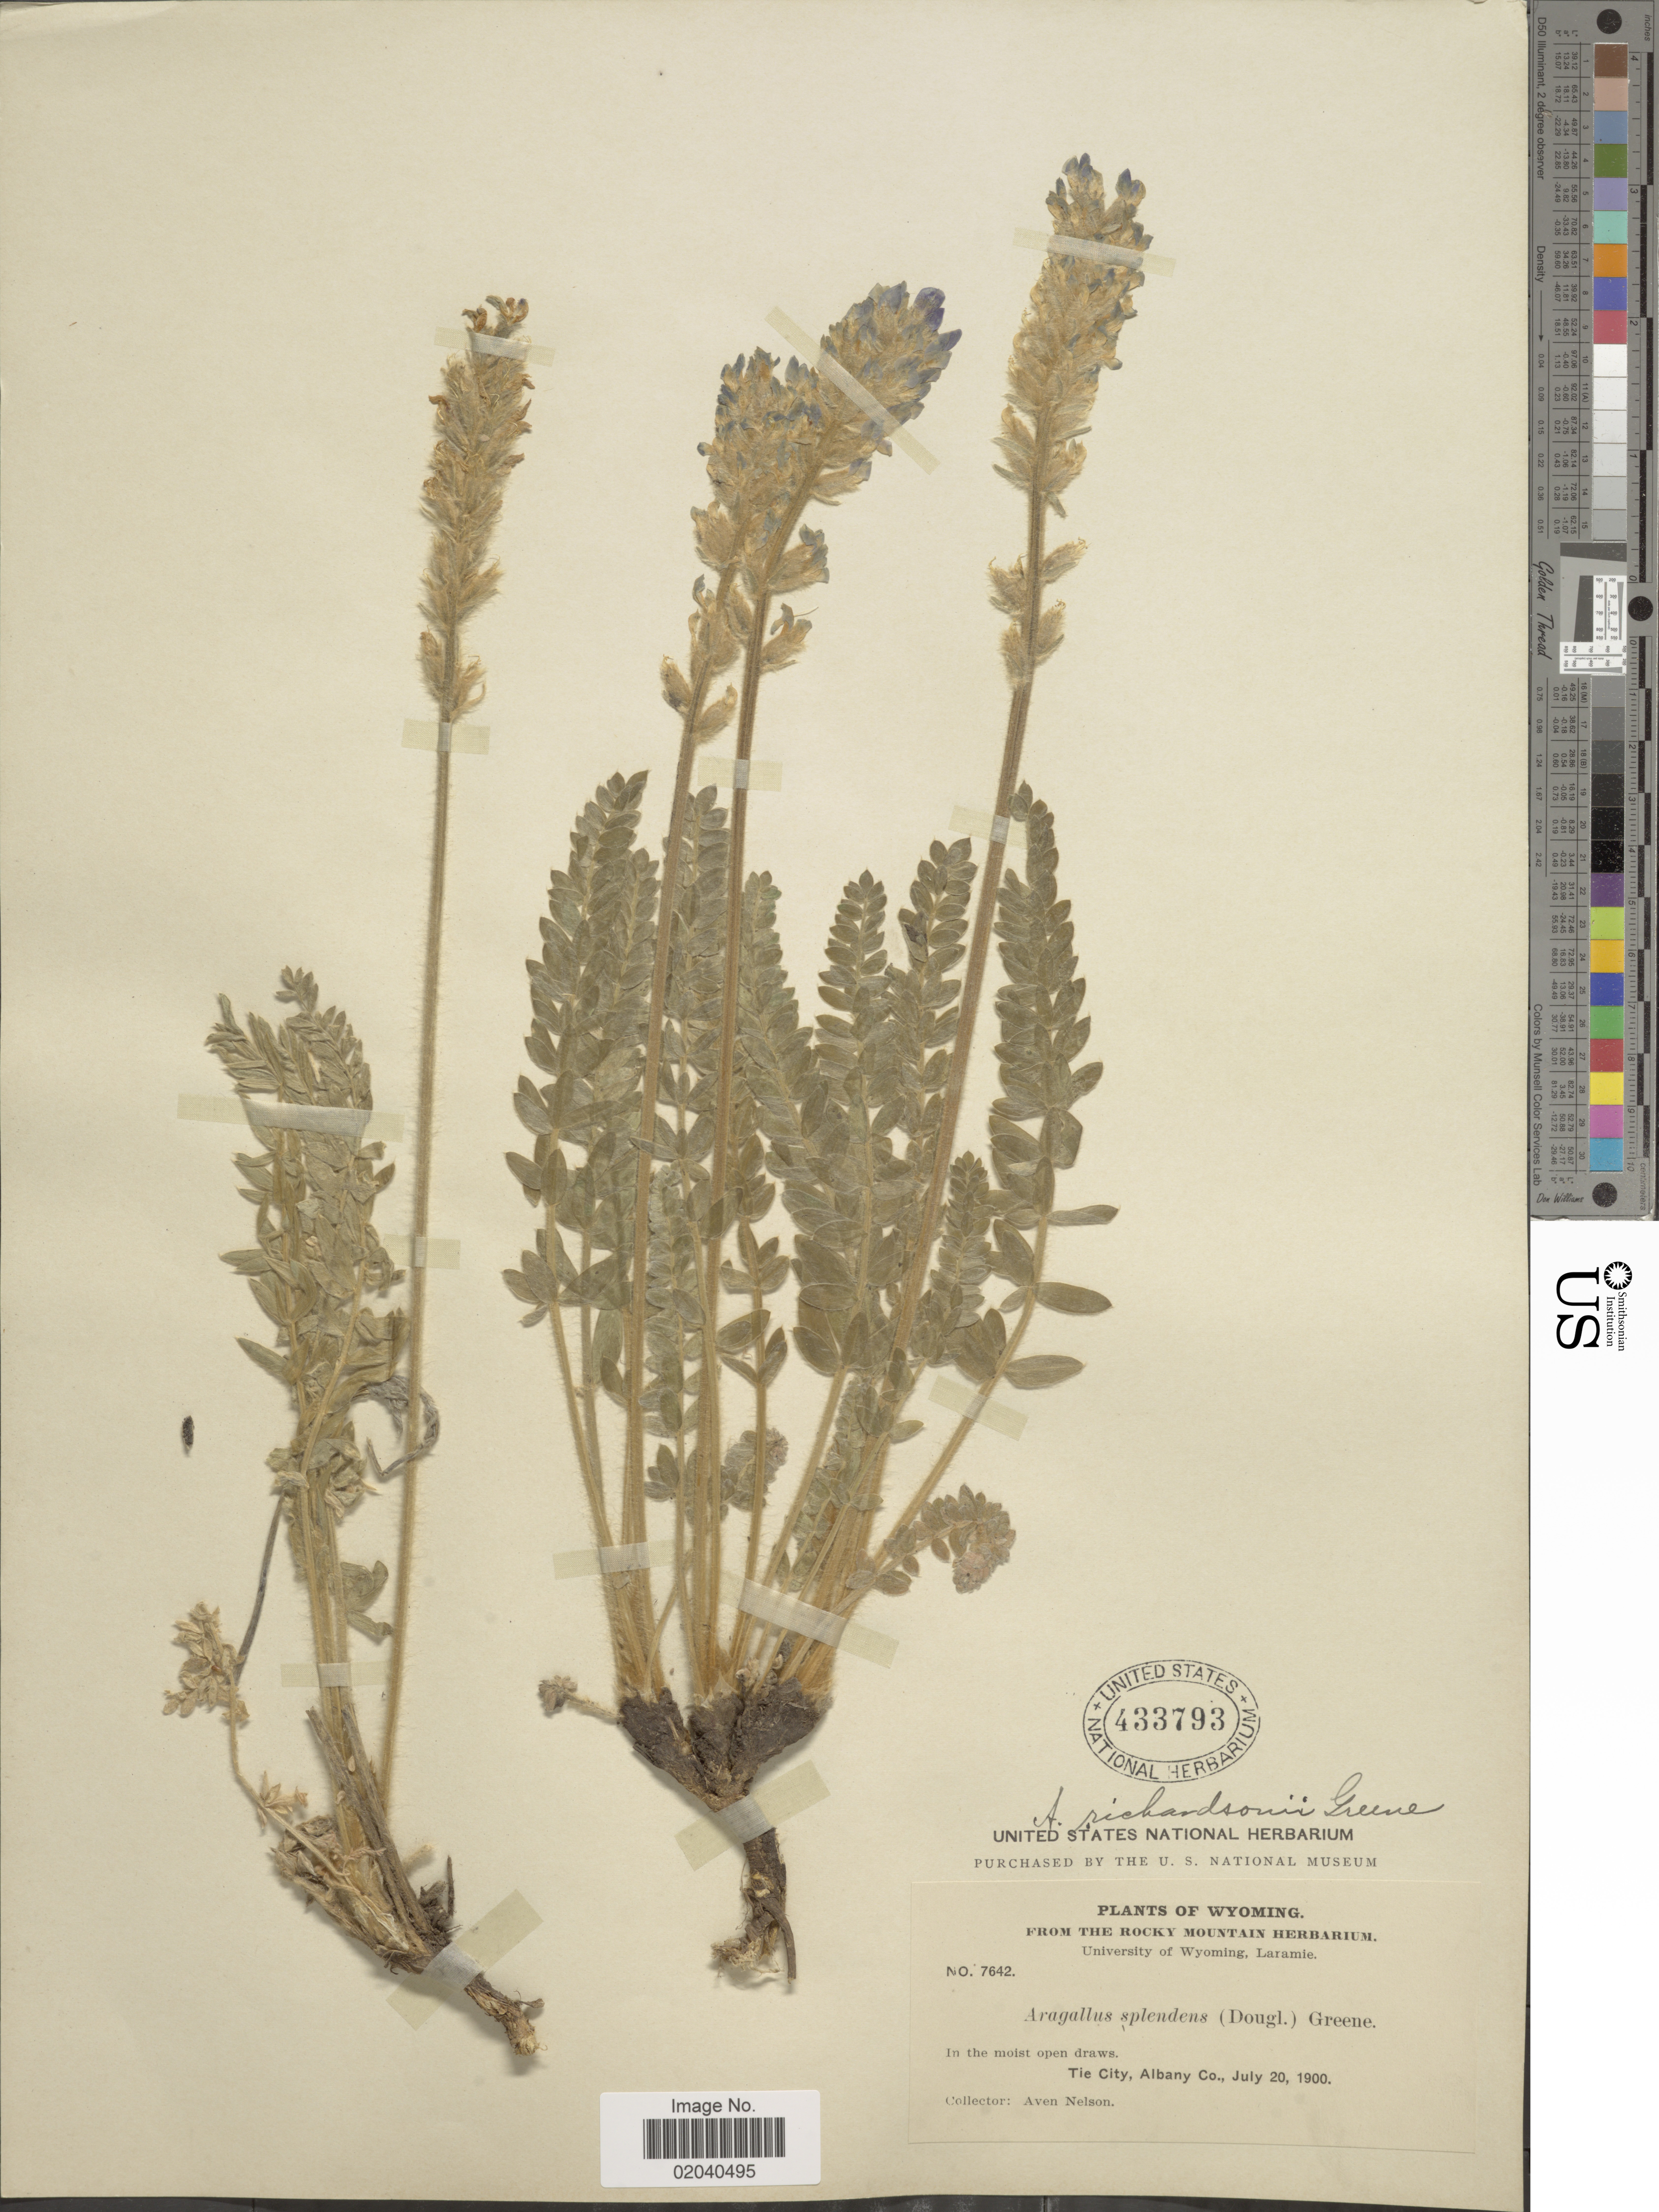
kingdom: Plantae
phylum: Tracheophyta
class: Magnoliopsida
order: Fabales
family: Fabaceae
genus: Oxytropis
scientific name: Oxytropis splendens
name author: Douglas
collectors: A. Nelson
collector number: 7642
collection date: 1900-07-20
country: United States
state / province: Wyoming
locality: Tie City, Albany Co.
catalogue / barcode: US 433793